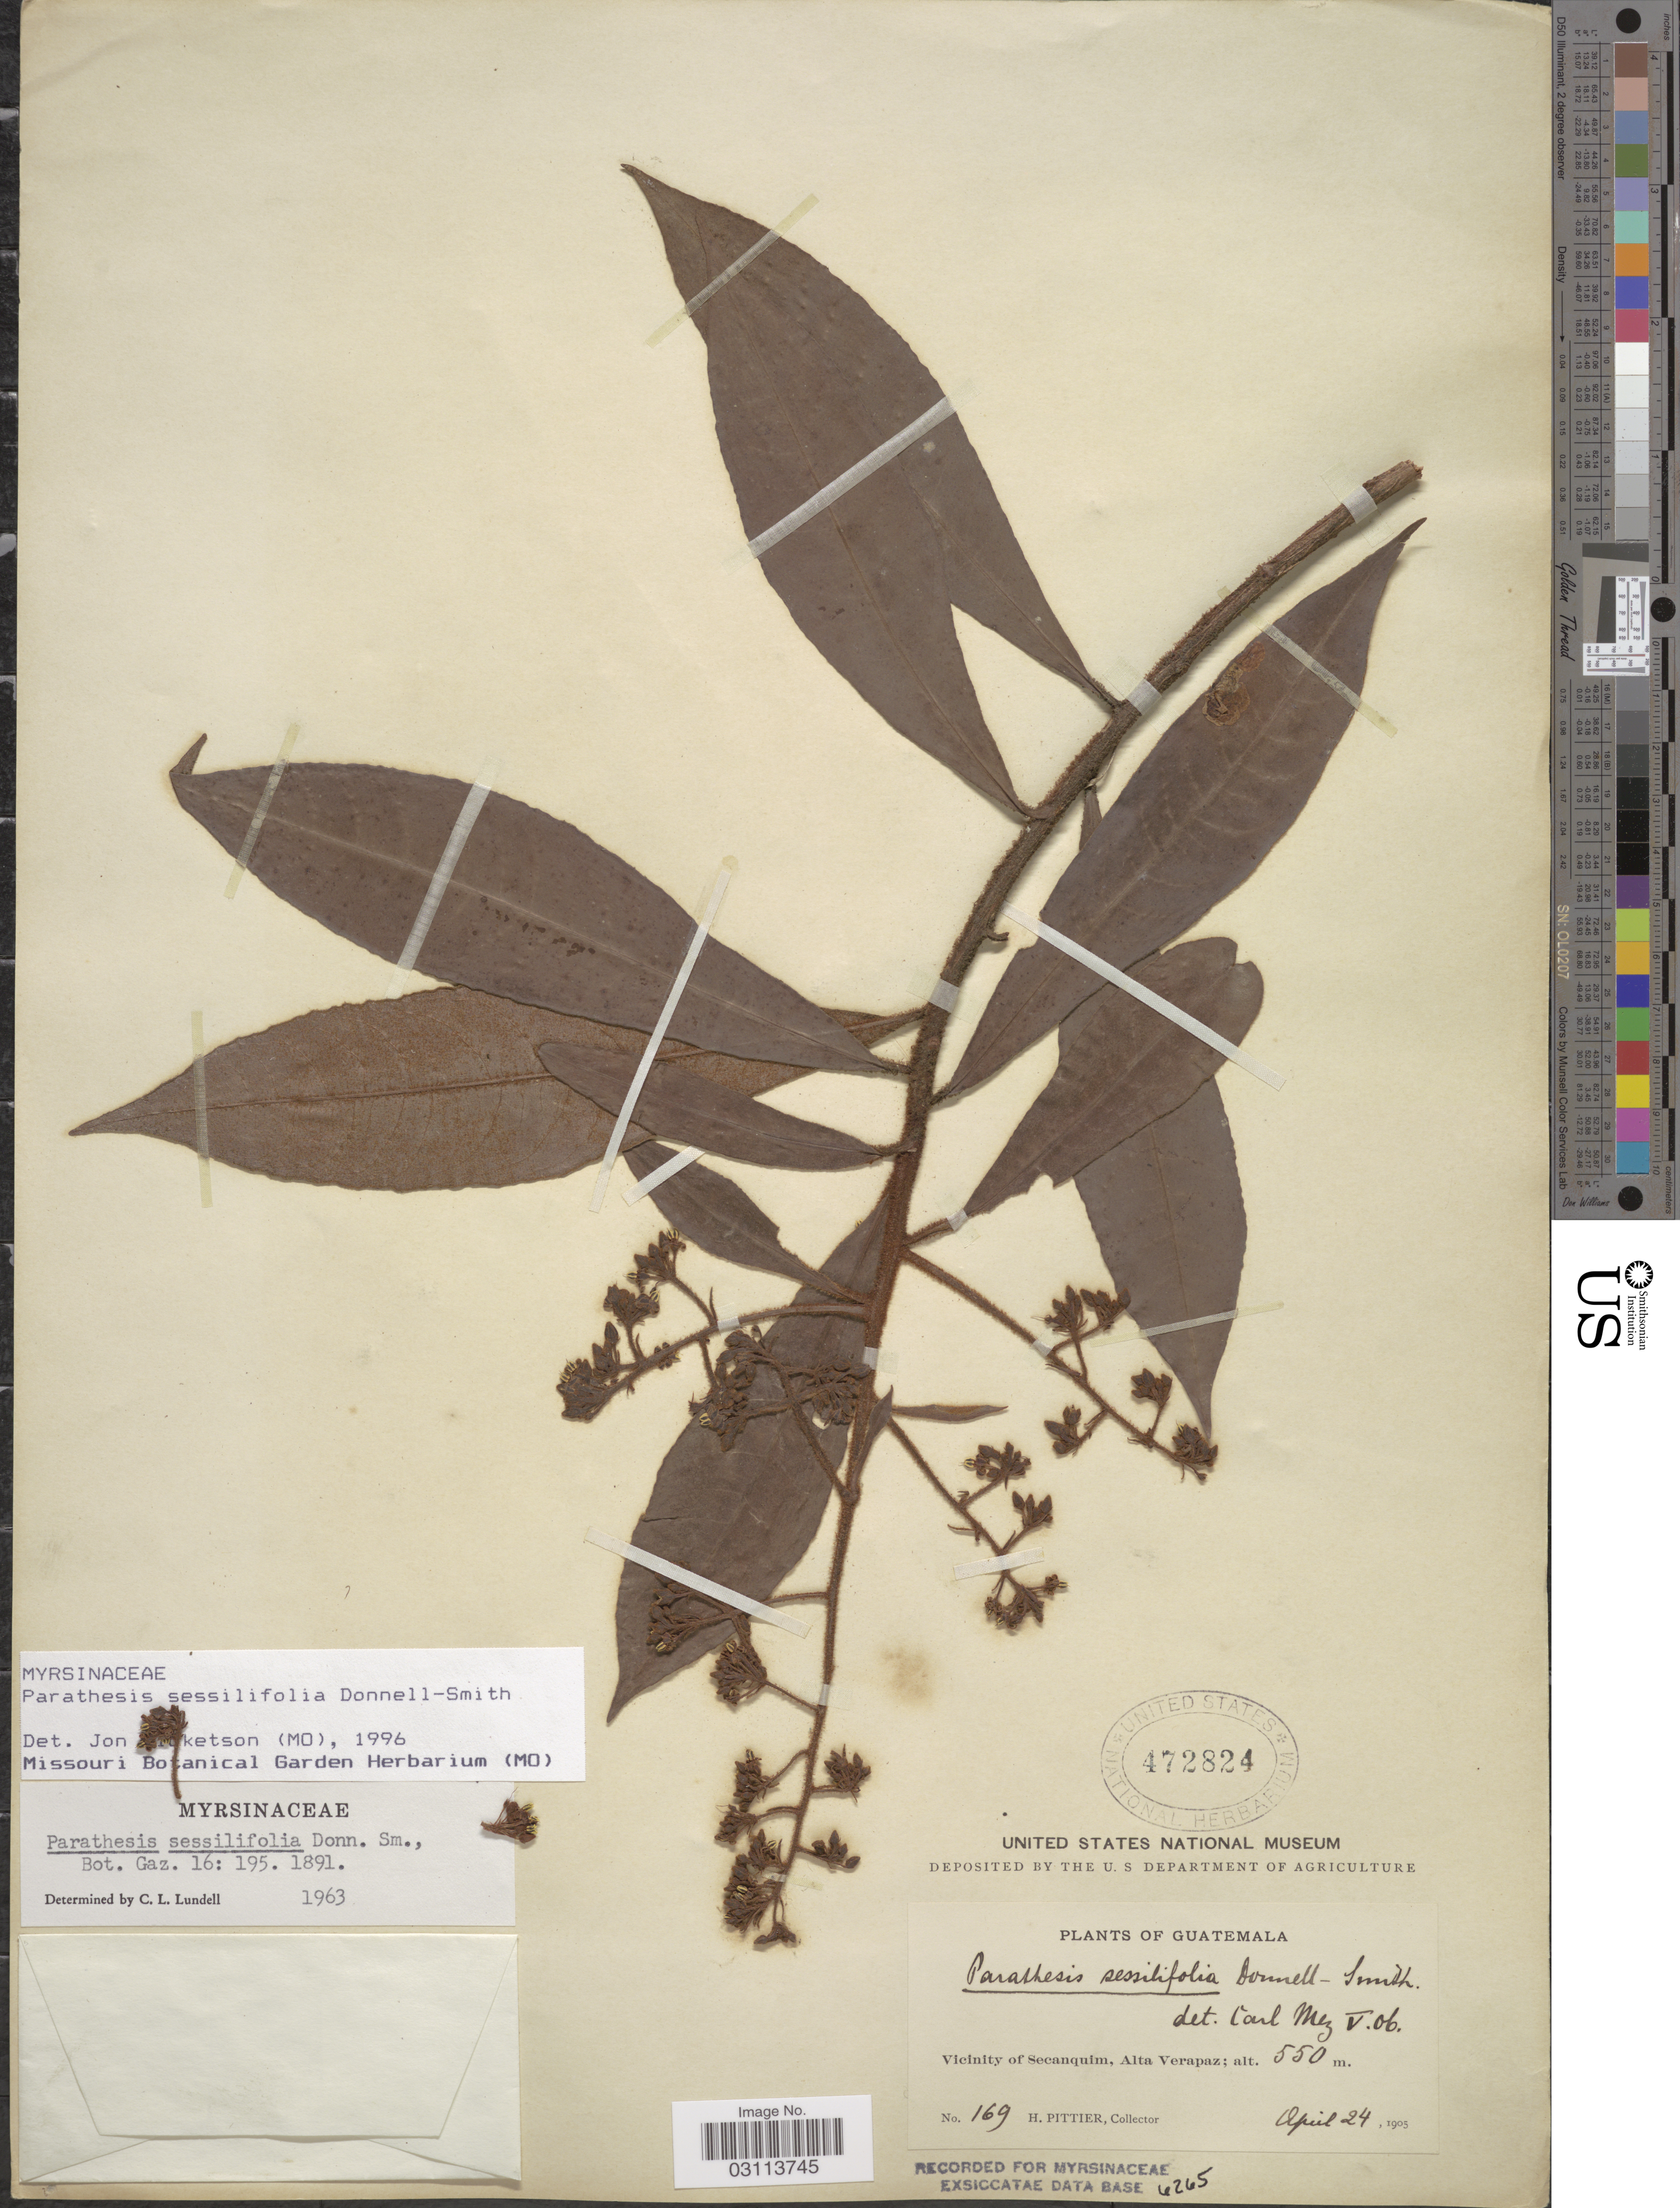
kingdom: Plantae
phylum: Tracheophyta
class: Magnoliopsida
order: Ericales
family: Primulaceae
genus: Parathesis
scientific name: Parathesis sessilifolia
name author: Donn. Sm.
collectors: H. F. Pittier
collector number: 169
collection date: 1905-04-24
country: Guatemala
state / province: Alta Verapaz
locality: Vicinity of Secanquim.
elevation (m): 550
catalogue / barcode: US 472824